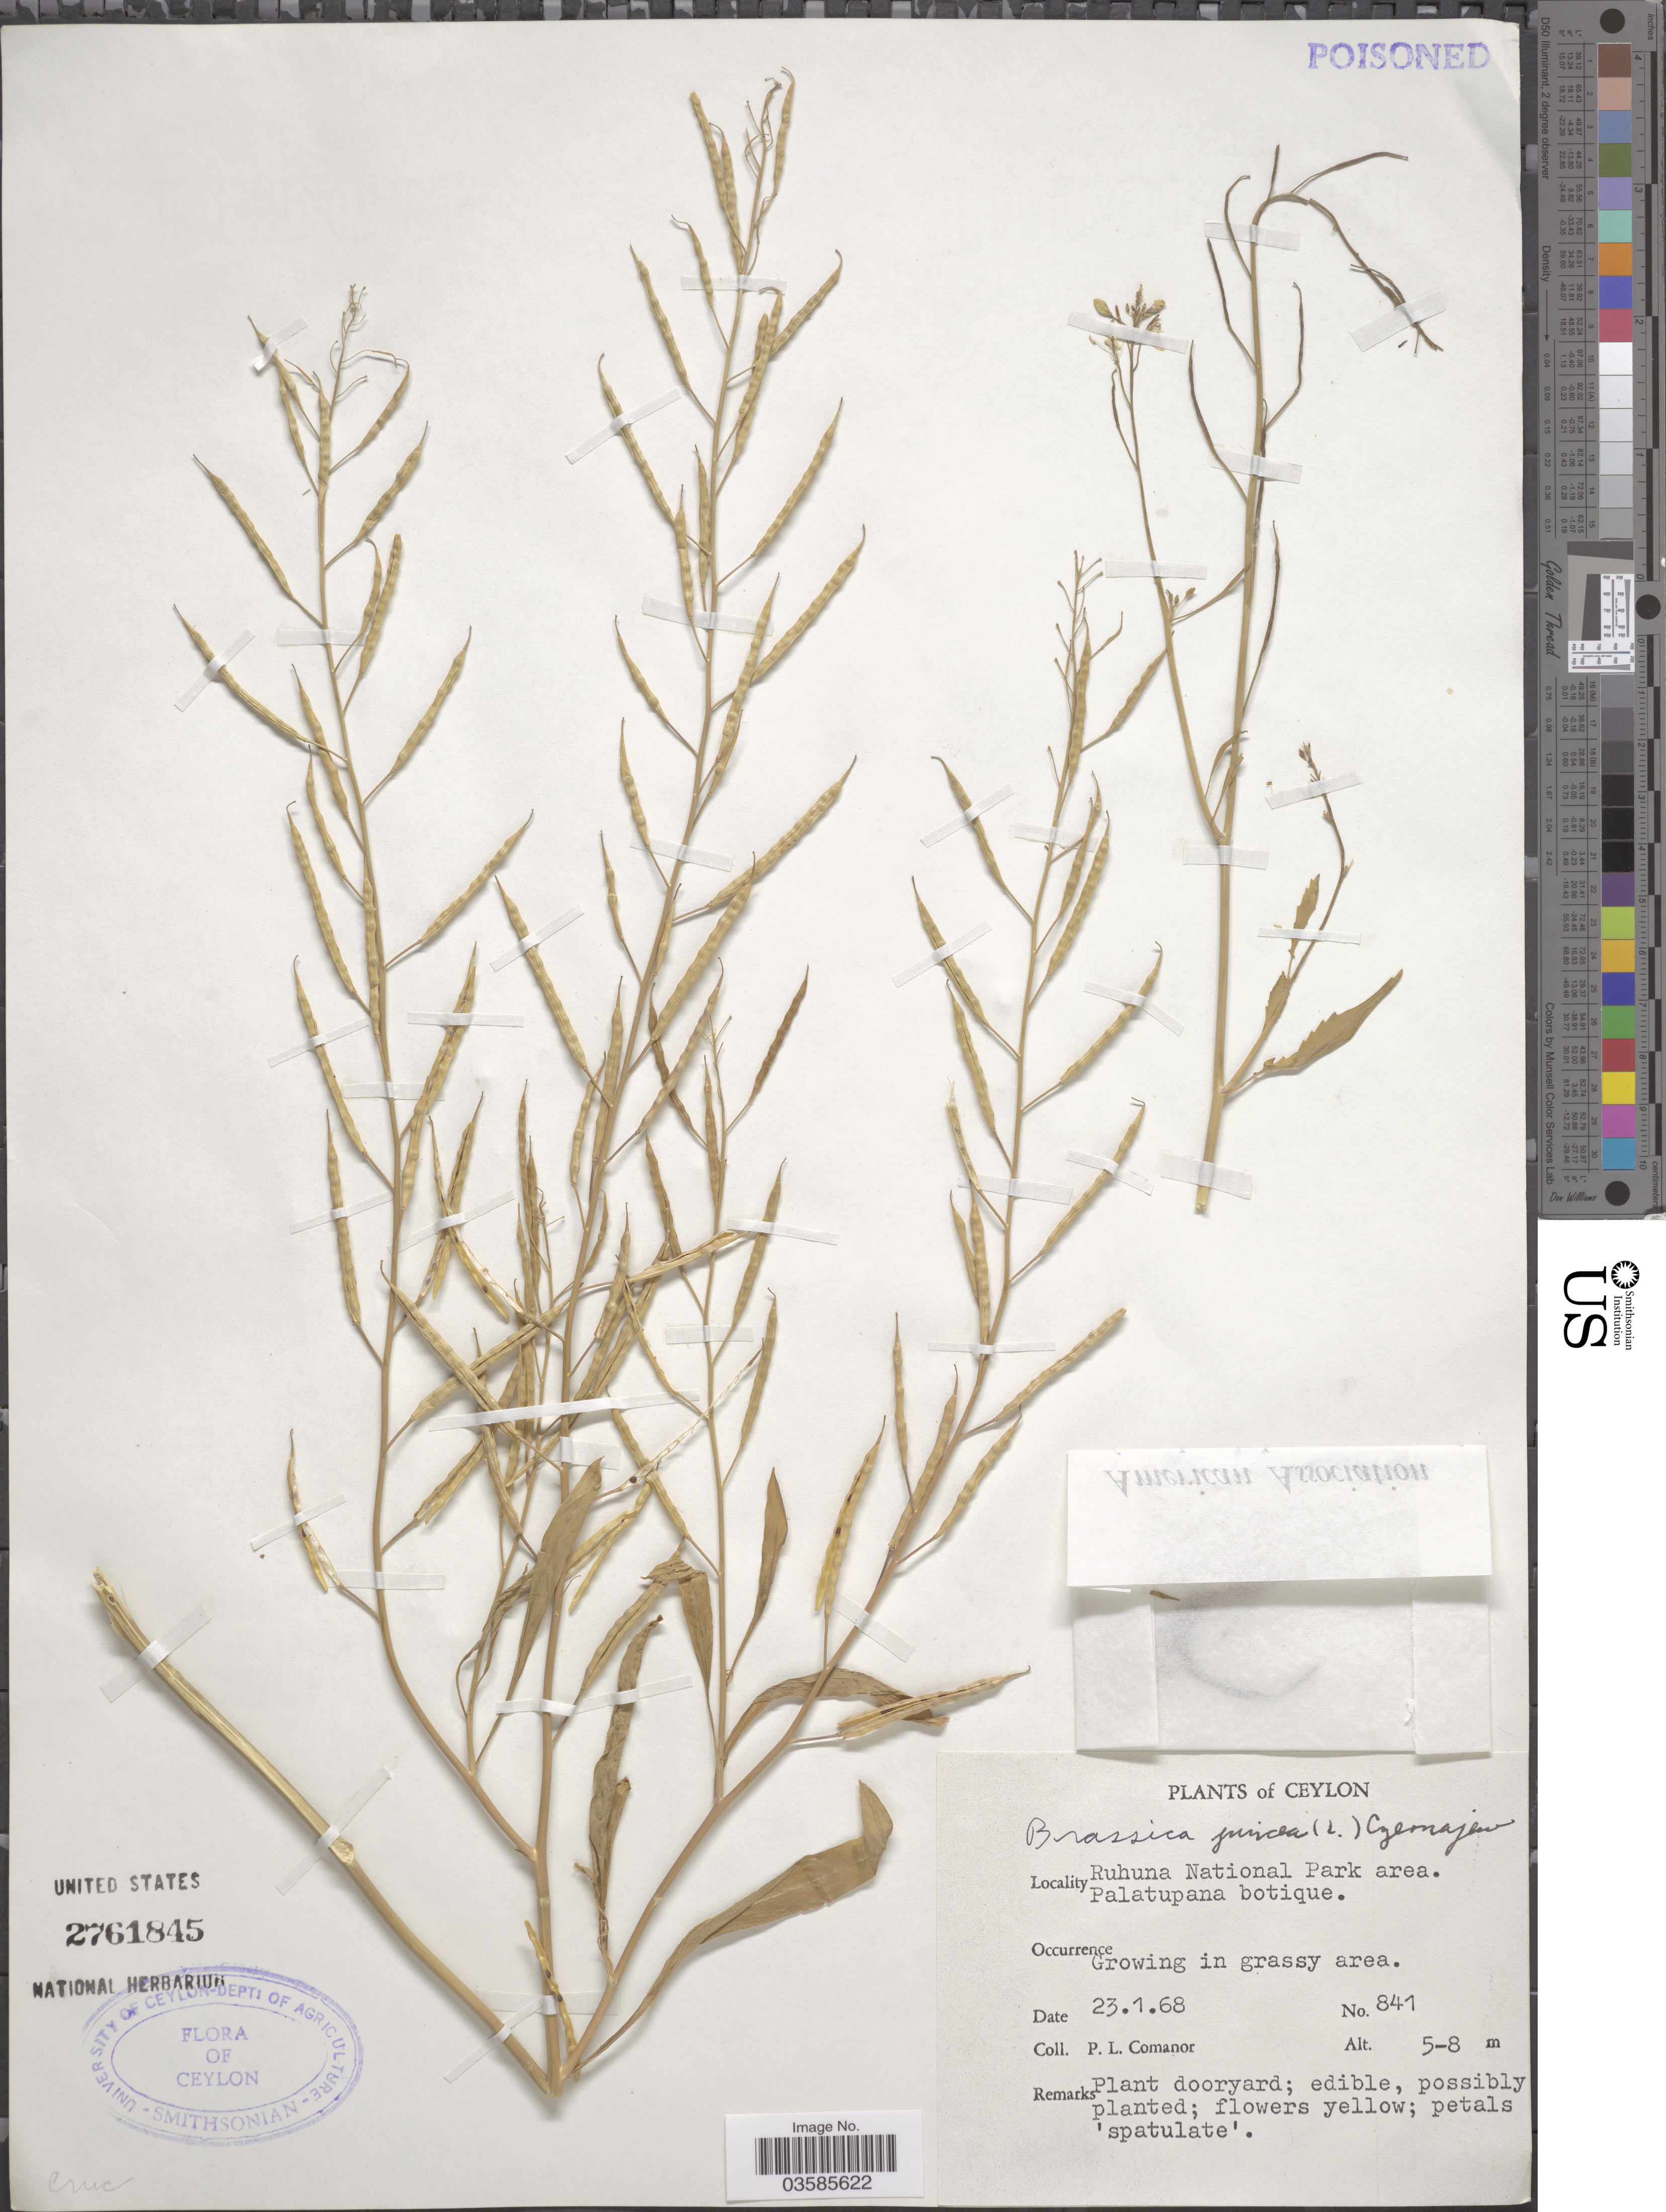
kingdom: Plantae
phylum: Tracheophyta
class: Magnoliopsida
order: Brassicales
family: Brassicaceae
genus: Brassica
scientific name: Brassica juncea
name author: (L.) Czern.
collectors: P. Comanor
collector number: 841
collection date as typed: Transcribed d/m/y: 23/1/68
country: Sri Lanka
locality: Ceylon; Ruhuna National Park area. Palatupana botique.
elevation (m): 5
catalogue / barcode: US 2761845